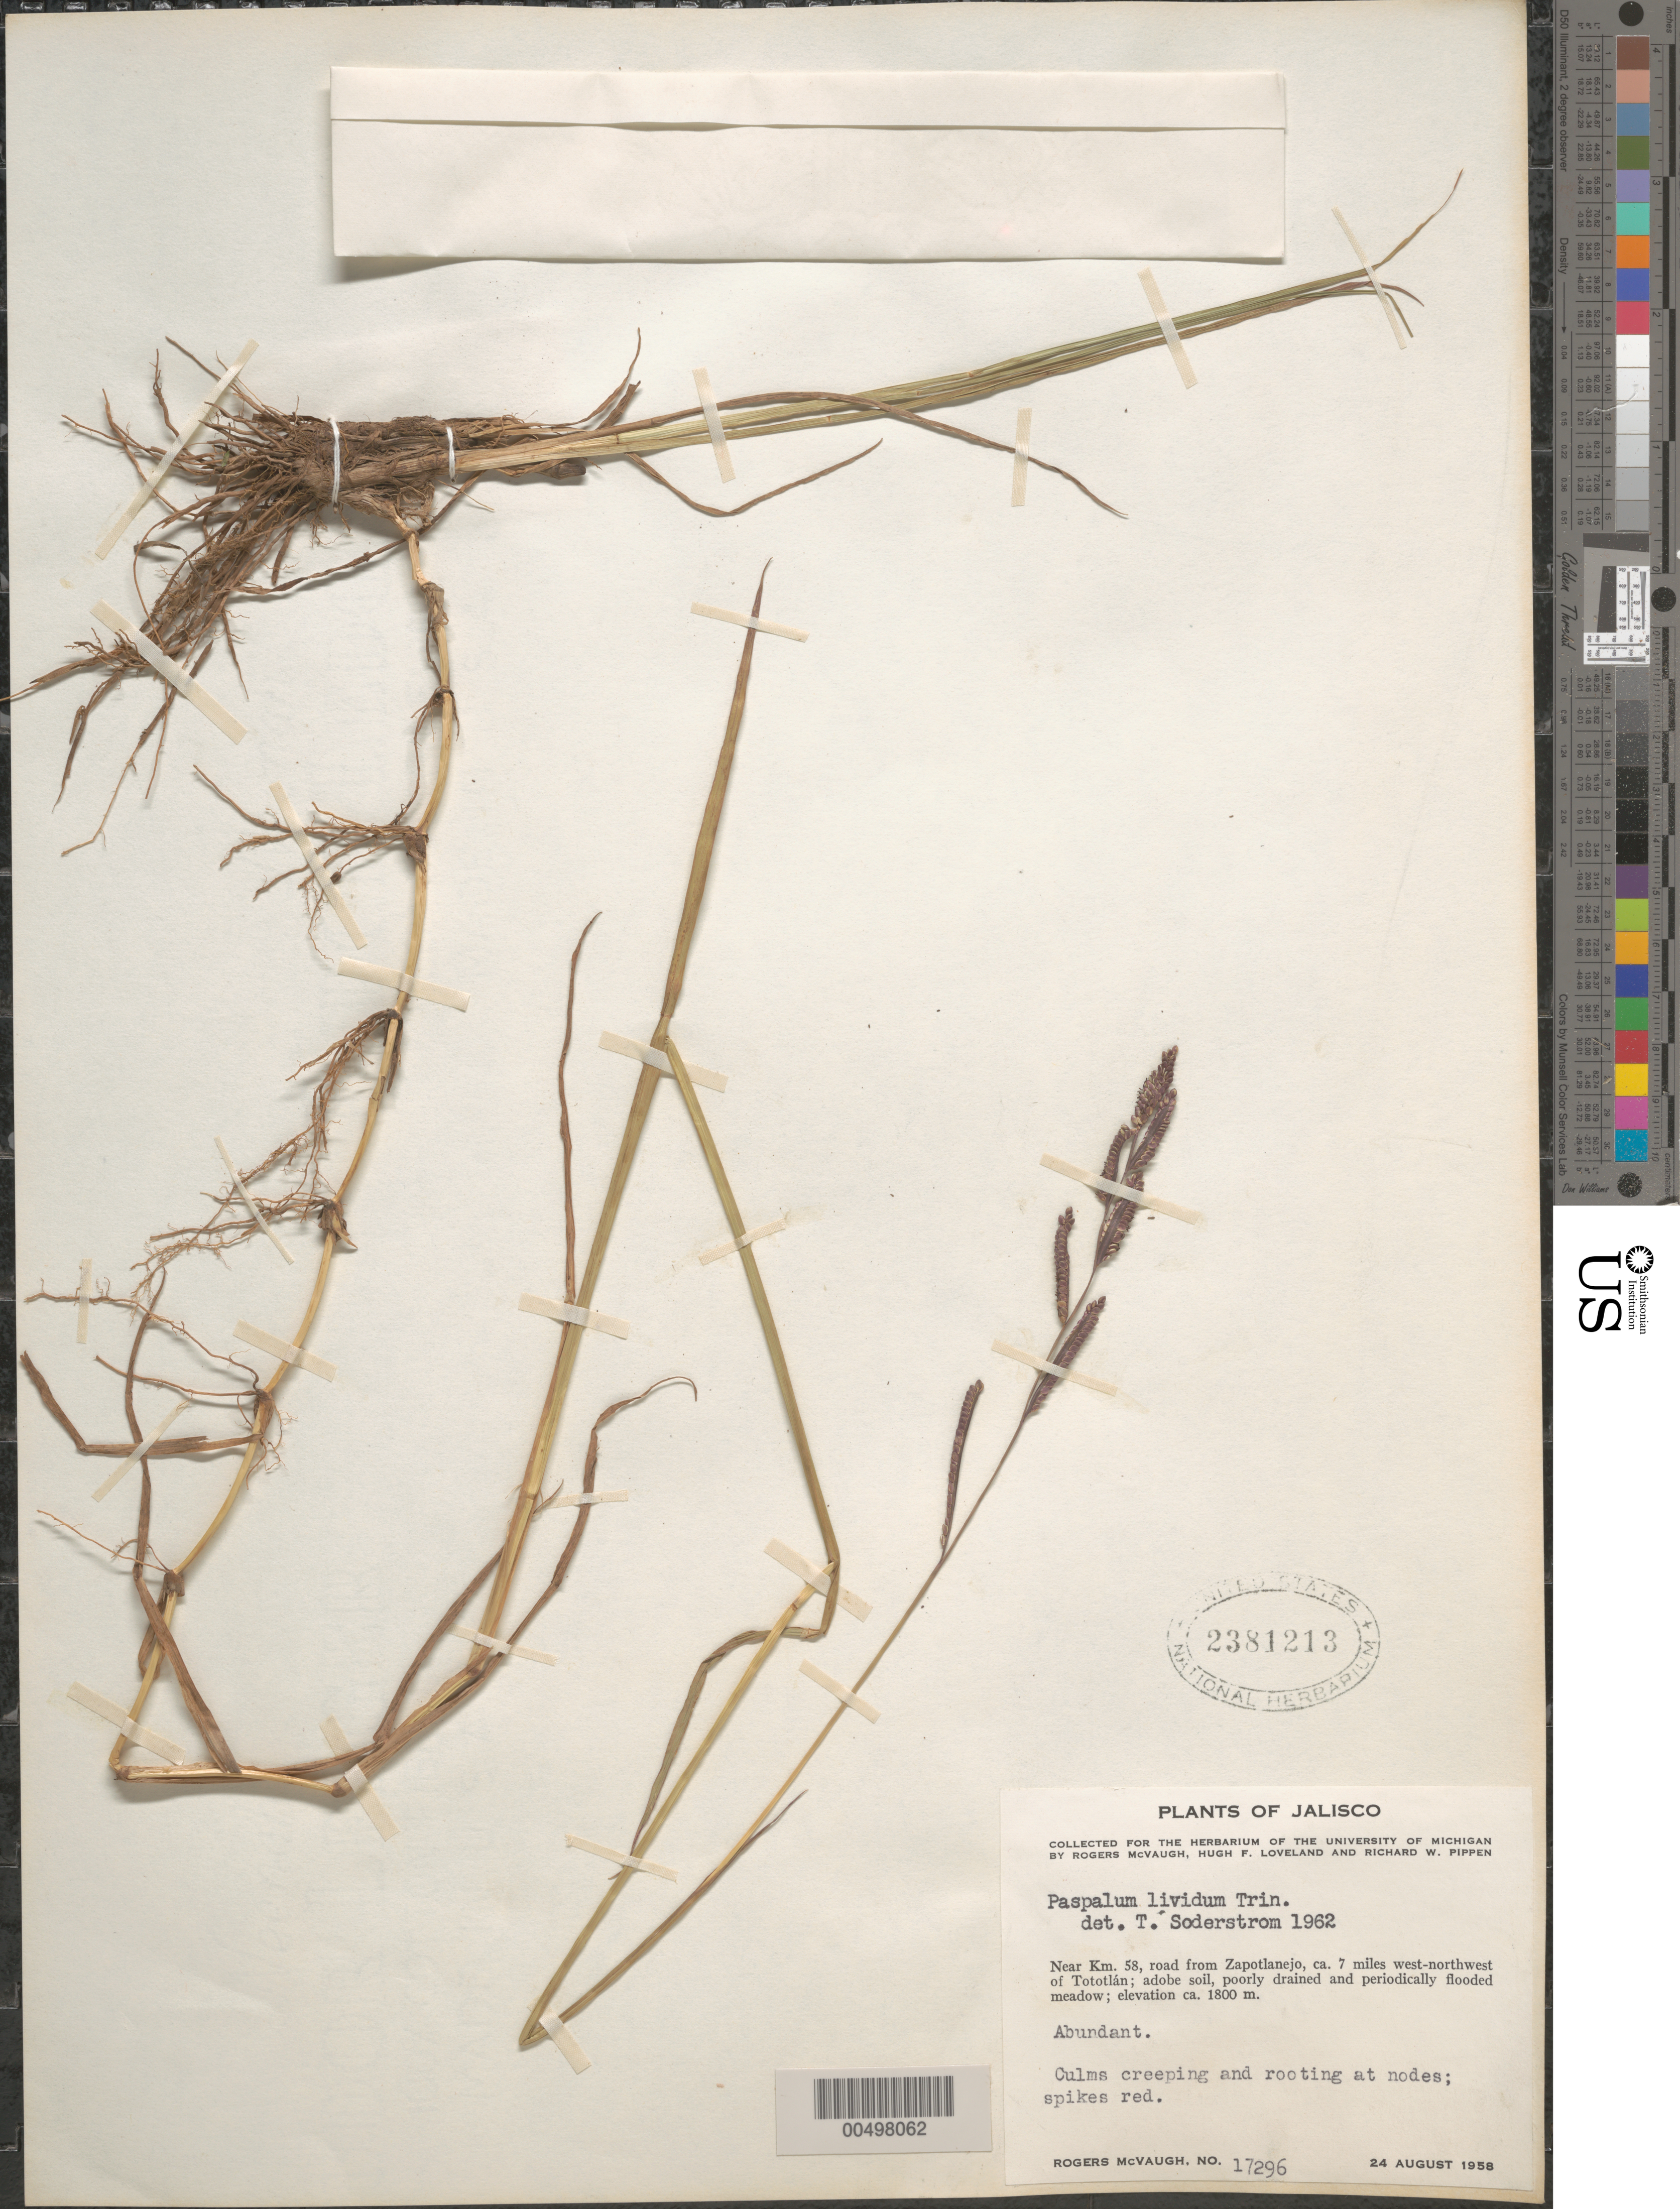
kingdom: Plantae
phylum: Tracheophyta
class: Liliopsida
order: Poales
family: Poaceae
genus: Paspalum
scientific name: Paspalum lividum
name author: Trin. in Schltdl.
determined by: Soderstrom, T. R.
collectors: R. McVaugh, H. Loveland & R. W. Pippen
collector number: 17296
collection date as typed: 24 Aug 1958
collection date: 1958-08-24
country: Mexico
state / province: Jalisco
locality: Near Km 58, rd from Zapotlanejo, ca 7 mi WNW of Tototlán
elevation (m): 1800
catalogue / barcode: US 2381213